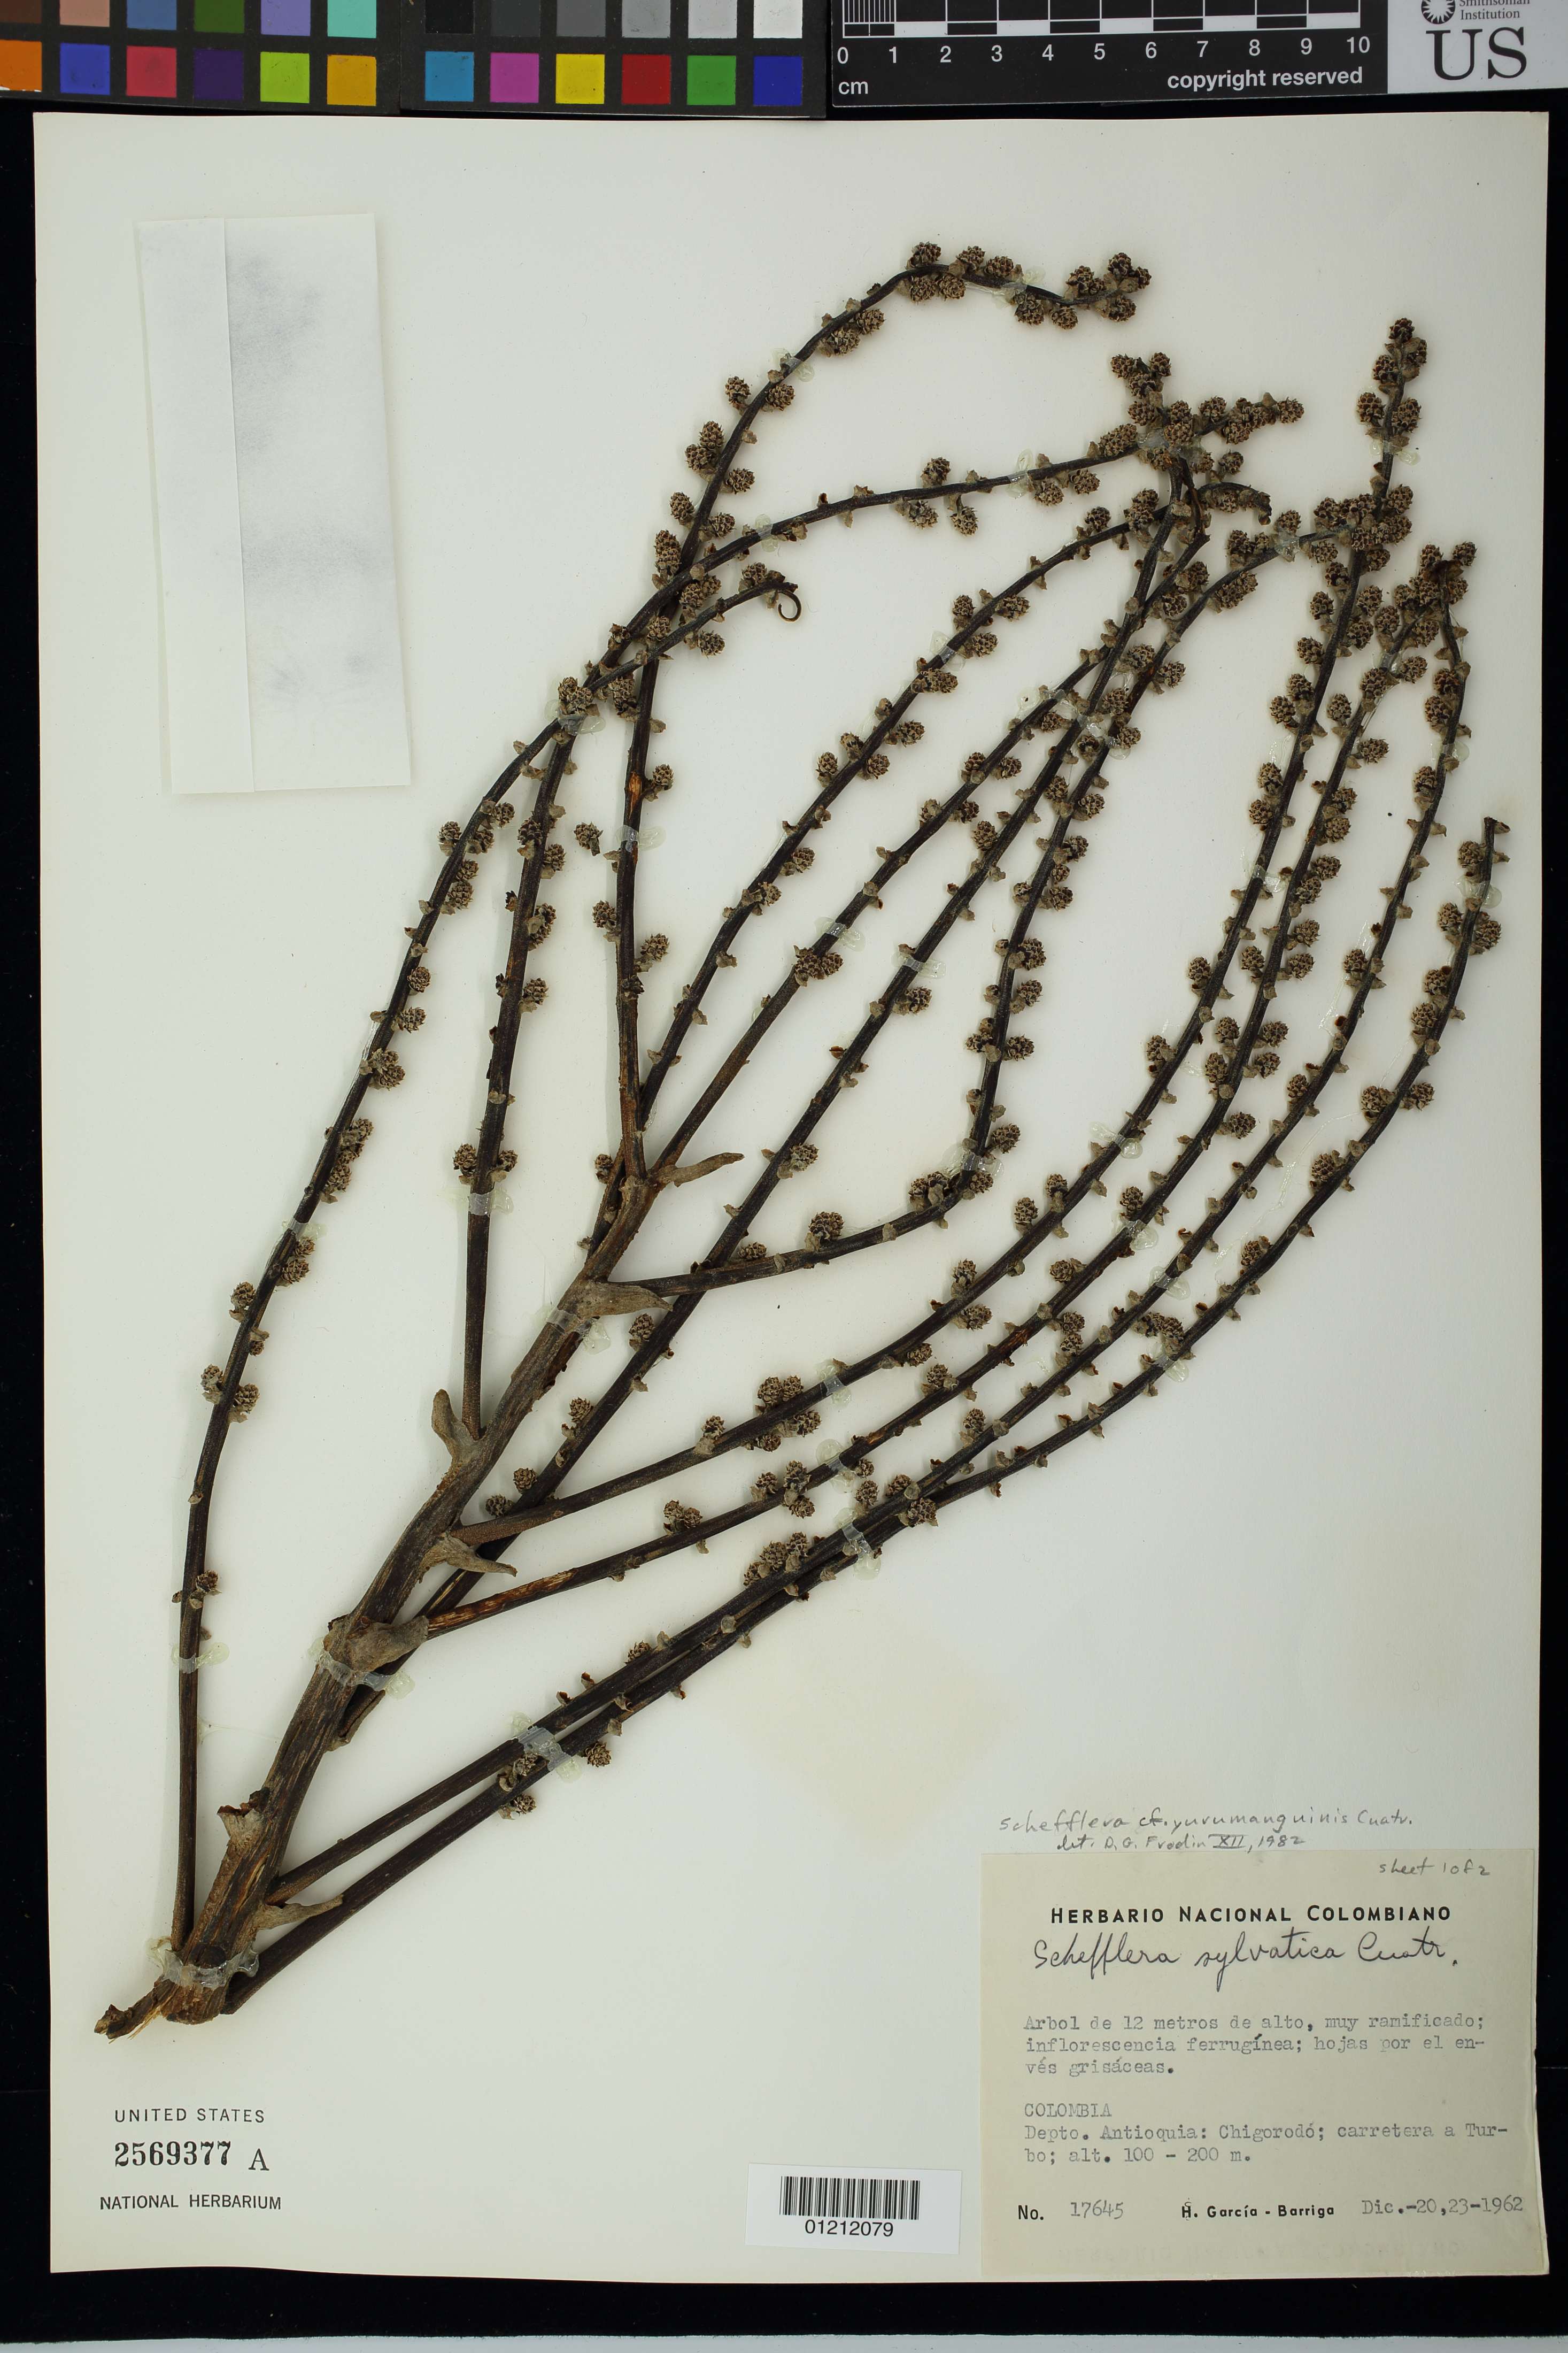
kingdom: Plantae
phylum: Tracheophyta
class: Magnoliopsida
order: Apiales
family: Araliaceae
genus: Schefflera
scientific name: Schefflera yurumanguinis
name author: Cuatrec.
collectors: H. García Barriga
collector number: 17645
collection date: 1962-12-20/1962-12-23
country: Colombia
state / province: Antioquia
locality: Chigorodó; carretera a Turbo.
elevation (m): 100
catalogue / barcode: US 2569377A